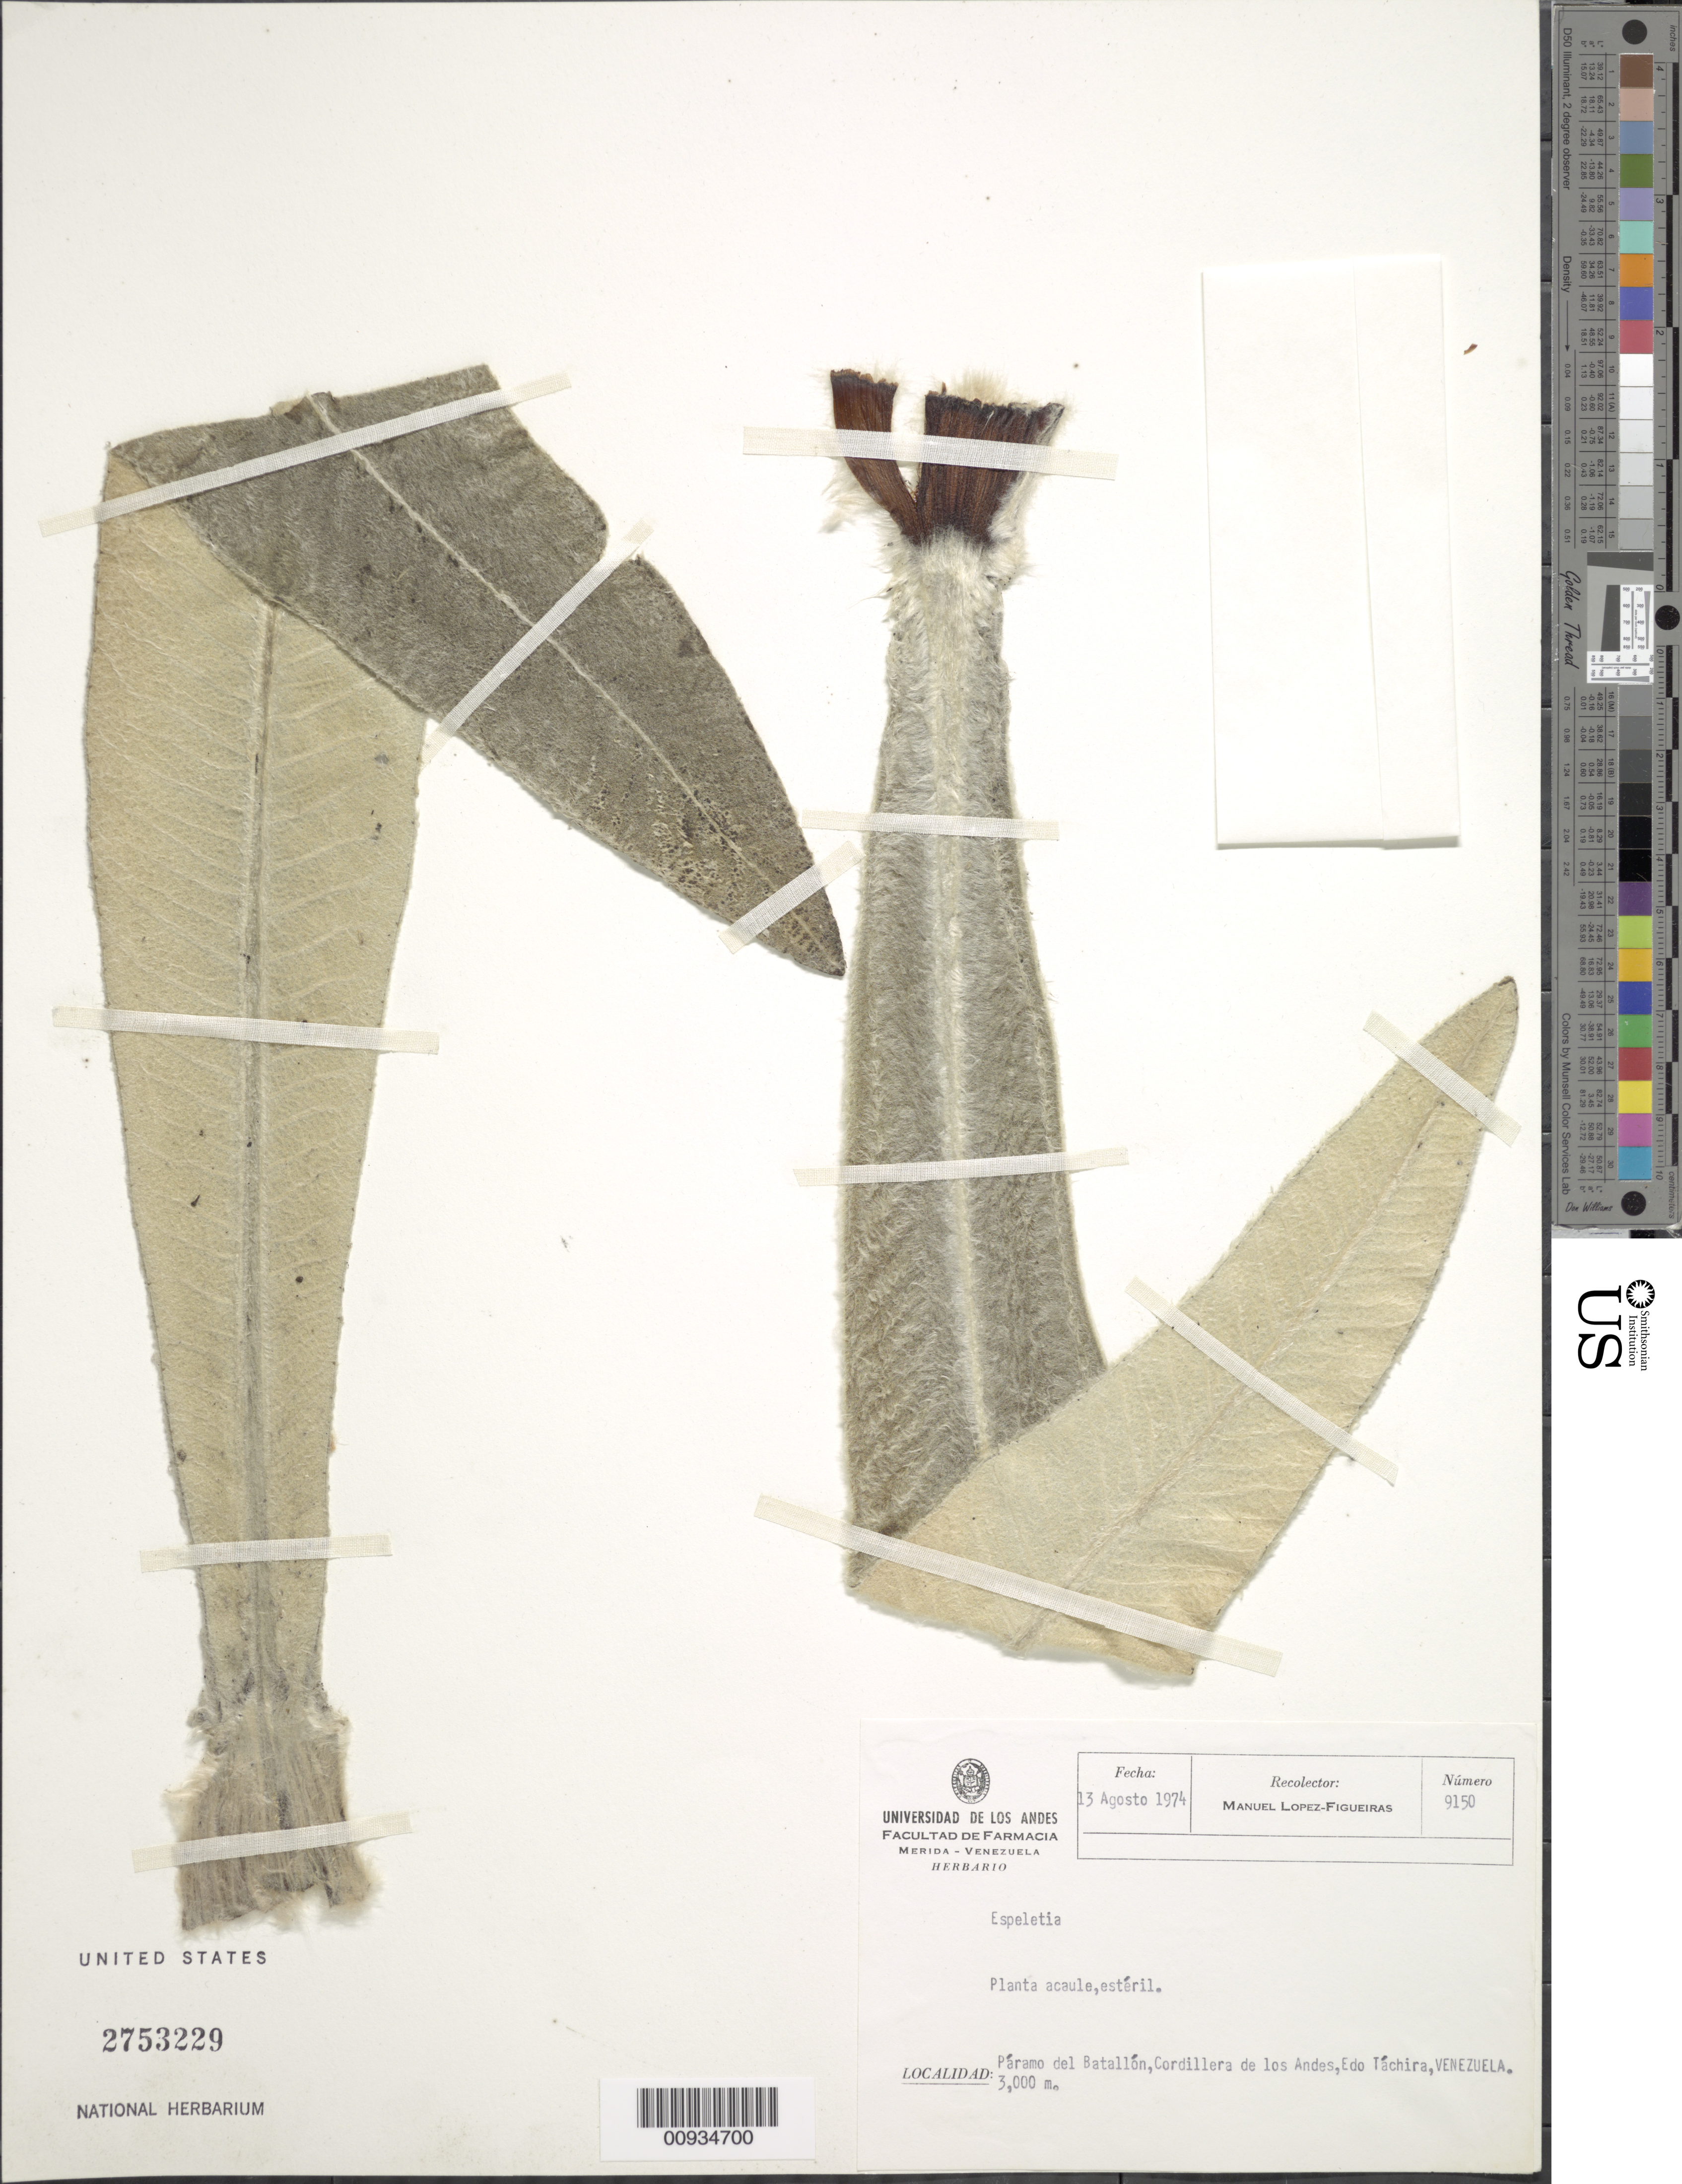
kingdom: Plantae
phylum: Tracheophyta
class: Magnoliopsida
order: Asterales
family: Asteraceae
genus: Espeletiopsis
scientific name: Espeletiopsis meridensis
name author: (Cuatrec.) Cuatrec.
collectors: M. López Figueiras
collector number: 9150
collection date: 1974-08-13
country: Venezuela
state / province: Tachira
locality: Paramo del Batallon, Cordillera de los Andes, Edo Tachira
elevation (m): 3000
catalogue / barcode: US 2753229